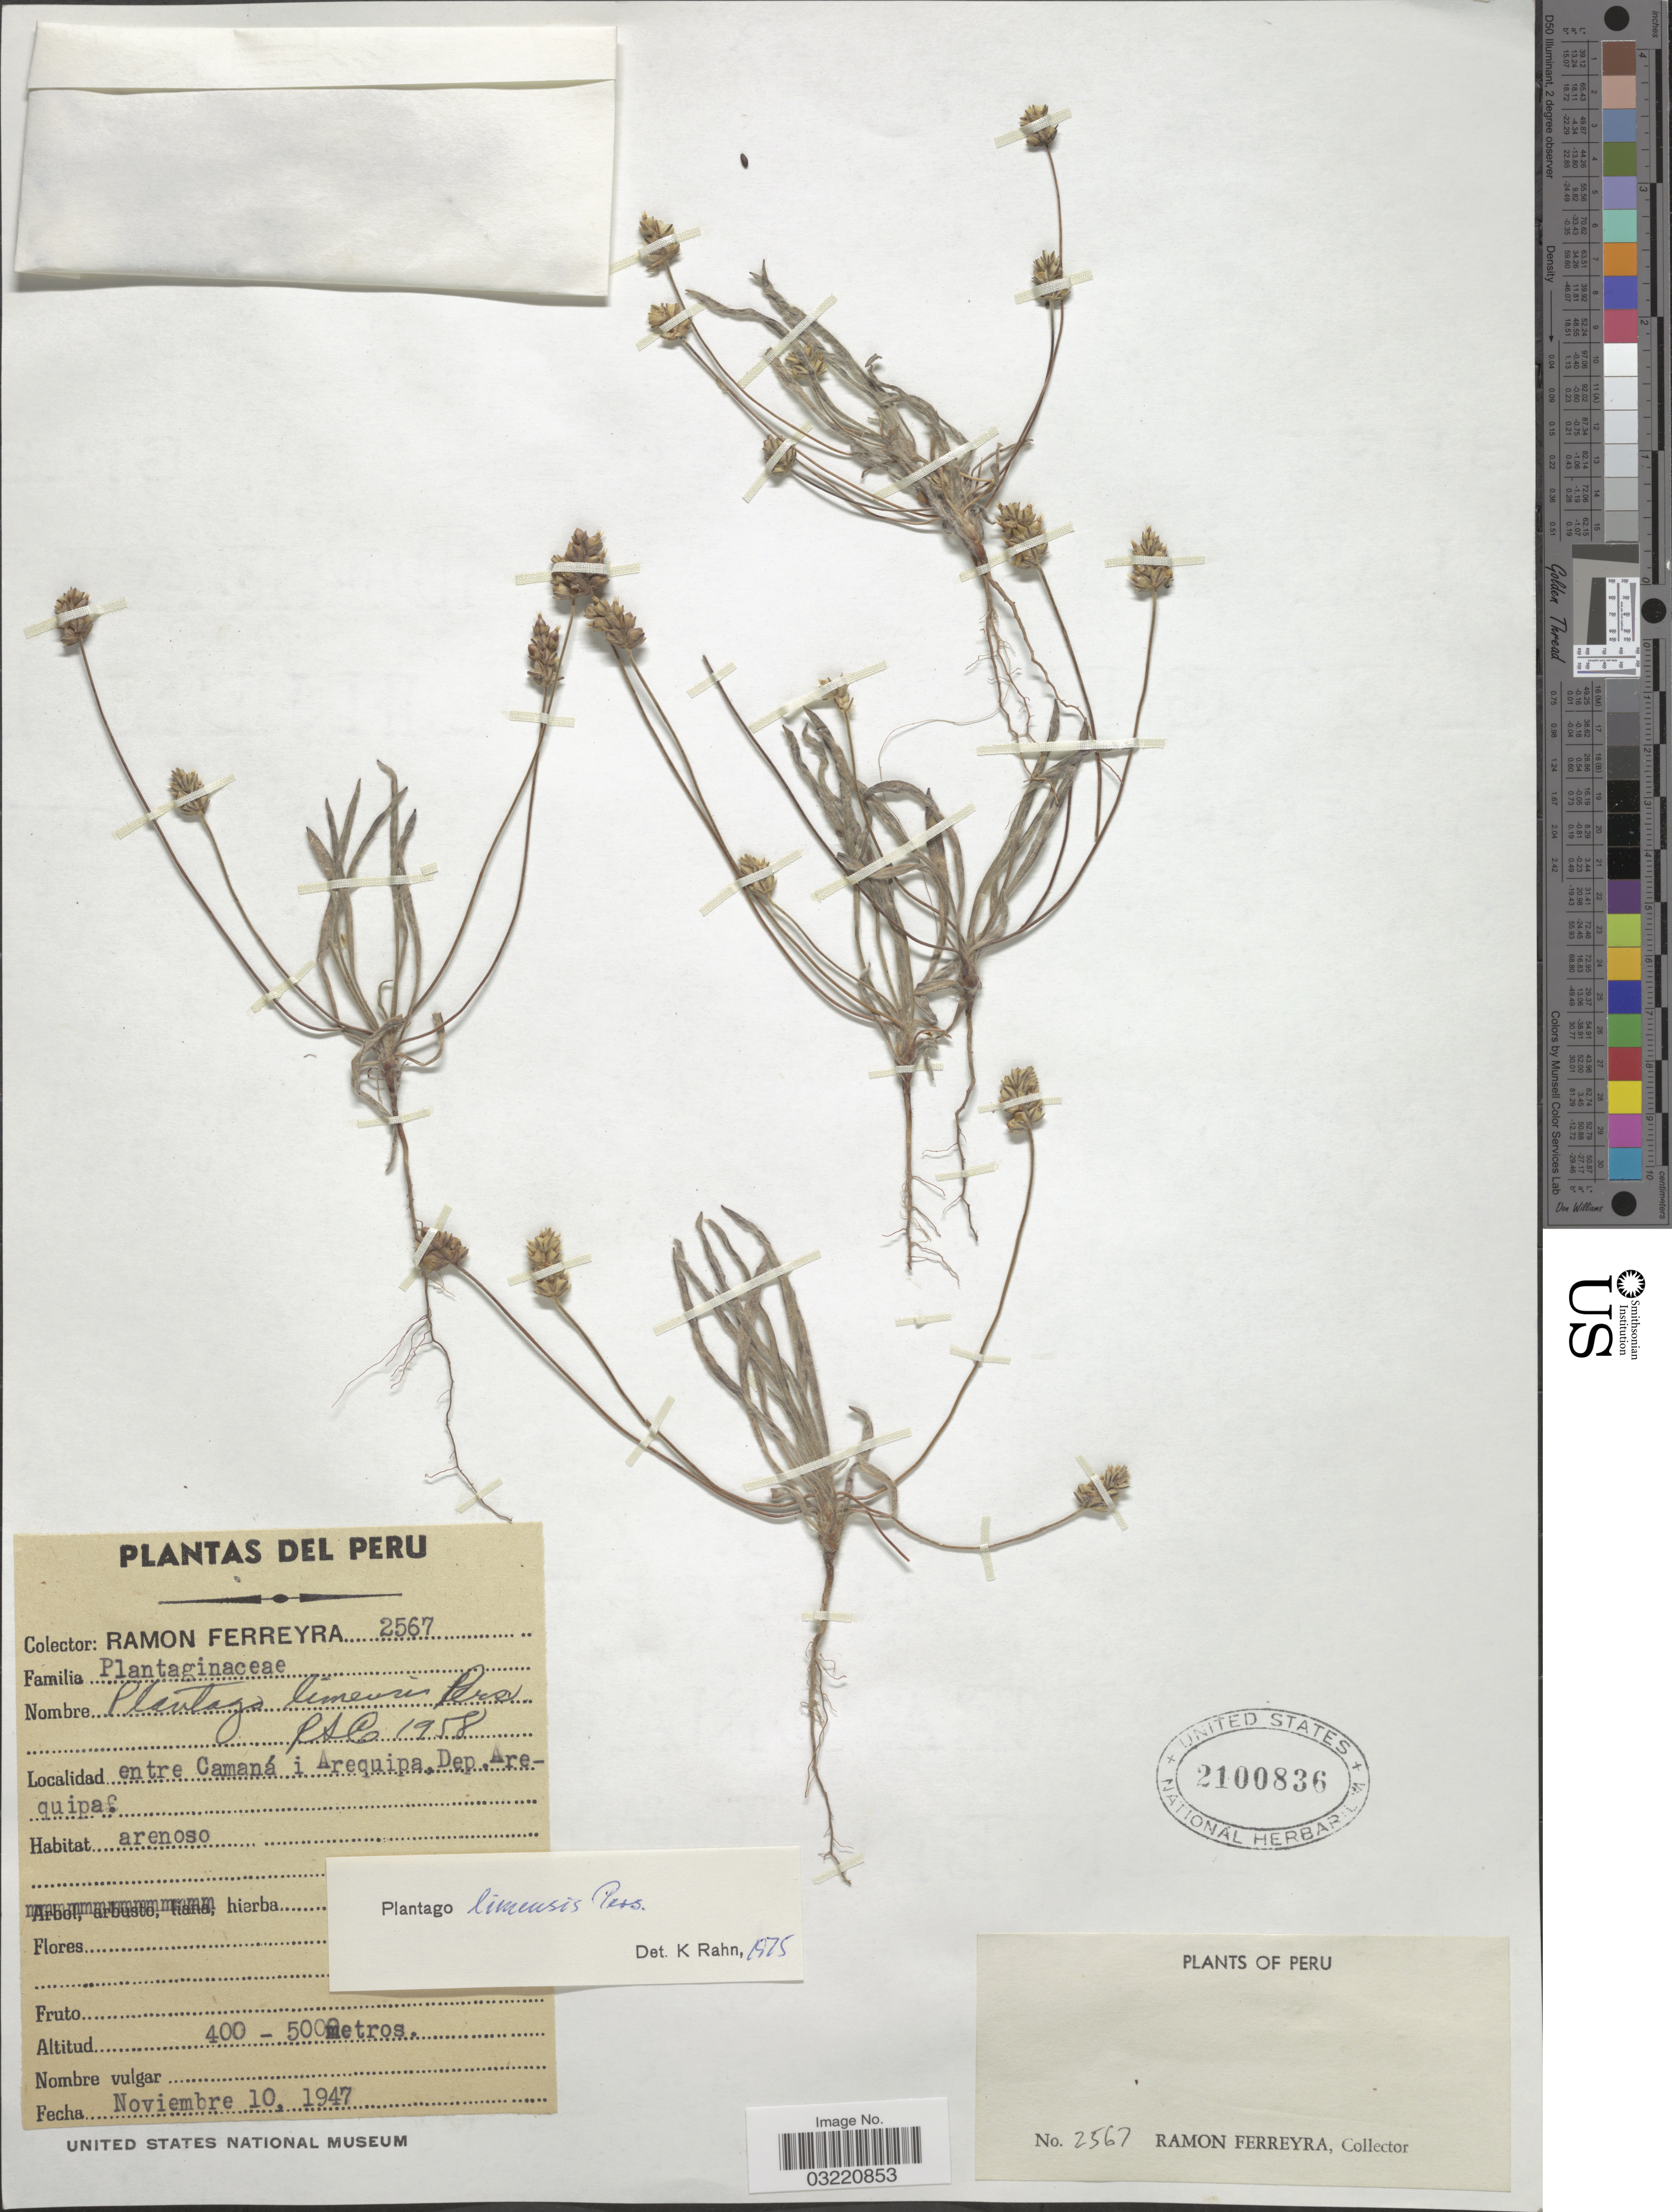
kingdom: Plantae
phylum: Tracheophyta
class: Magnoliopsida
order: Lamiales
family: Plantaginaceae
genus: Plantago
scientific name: Plantago limensis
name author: Pers.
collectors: R. A. Ferreyra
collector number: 2567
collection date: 1947-11-10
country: Peru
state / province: Arequipa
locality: Entre Camaná i Arequipa, Dep. Arequipa.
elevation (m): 400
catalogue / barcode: US 2100836